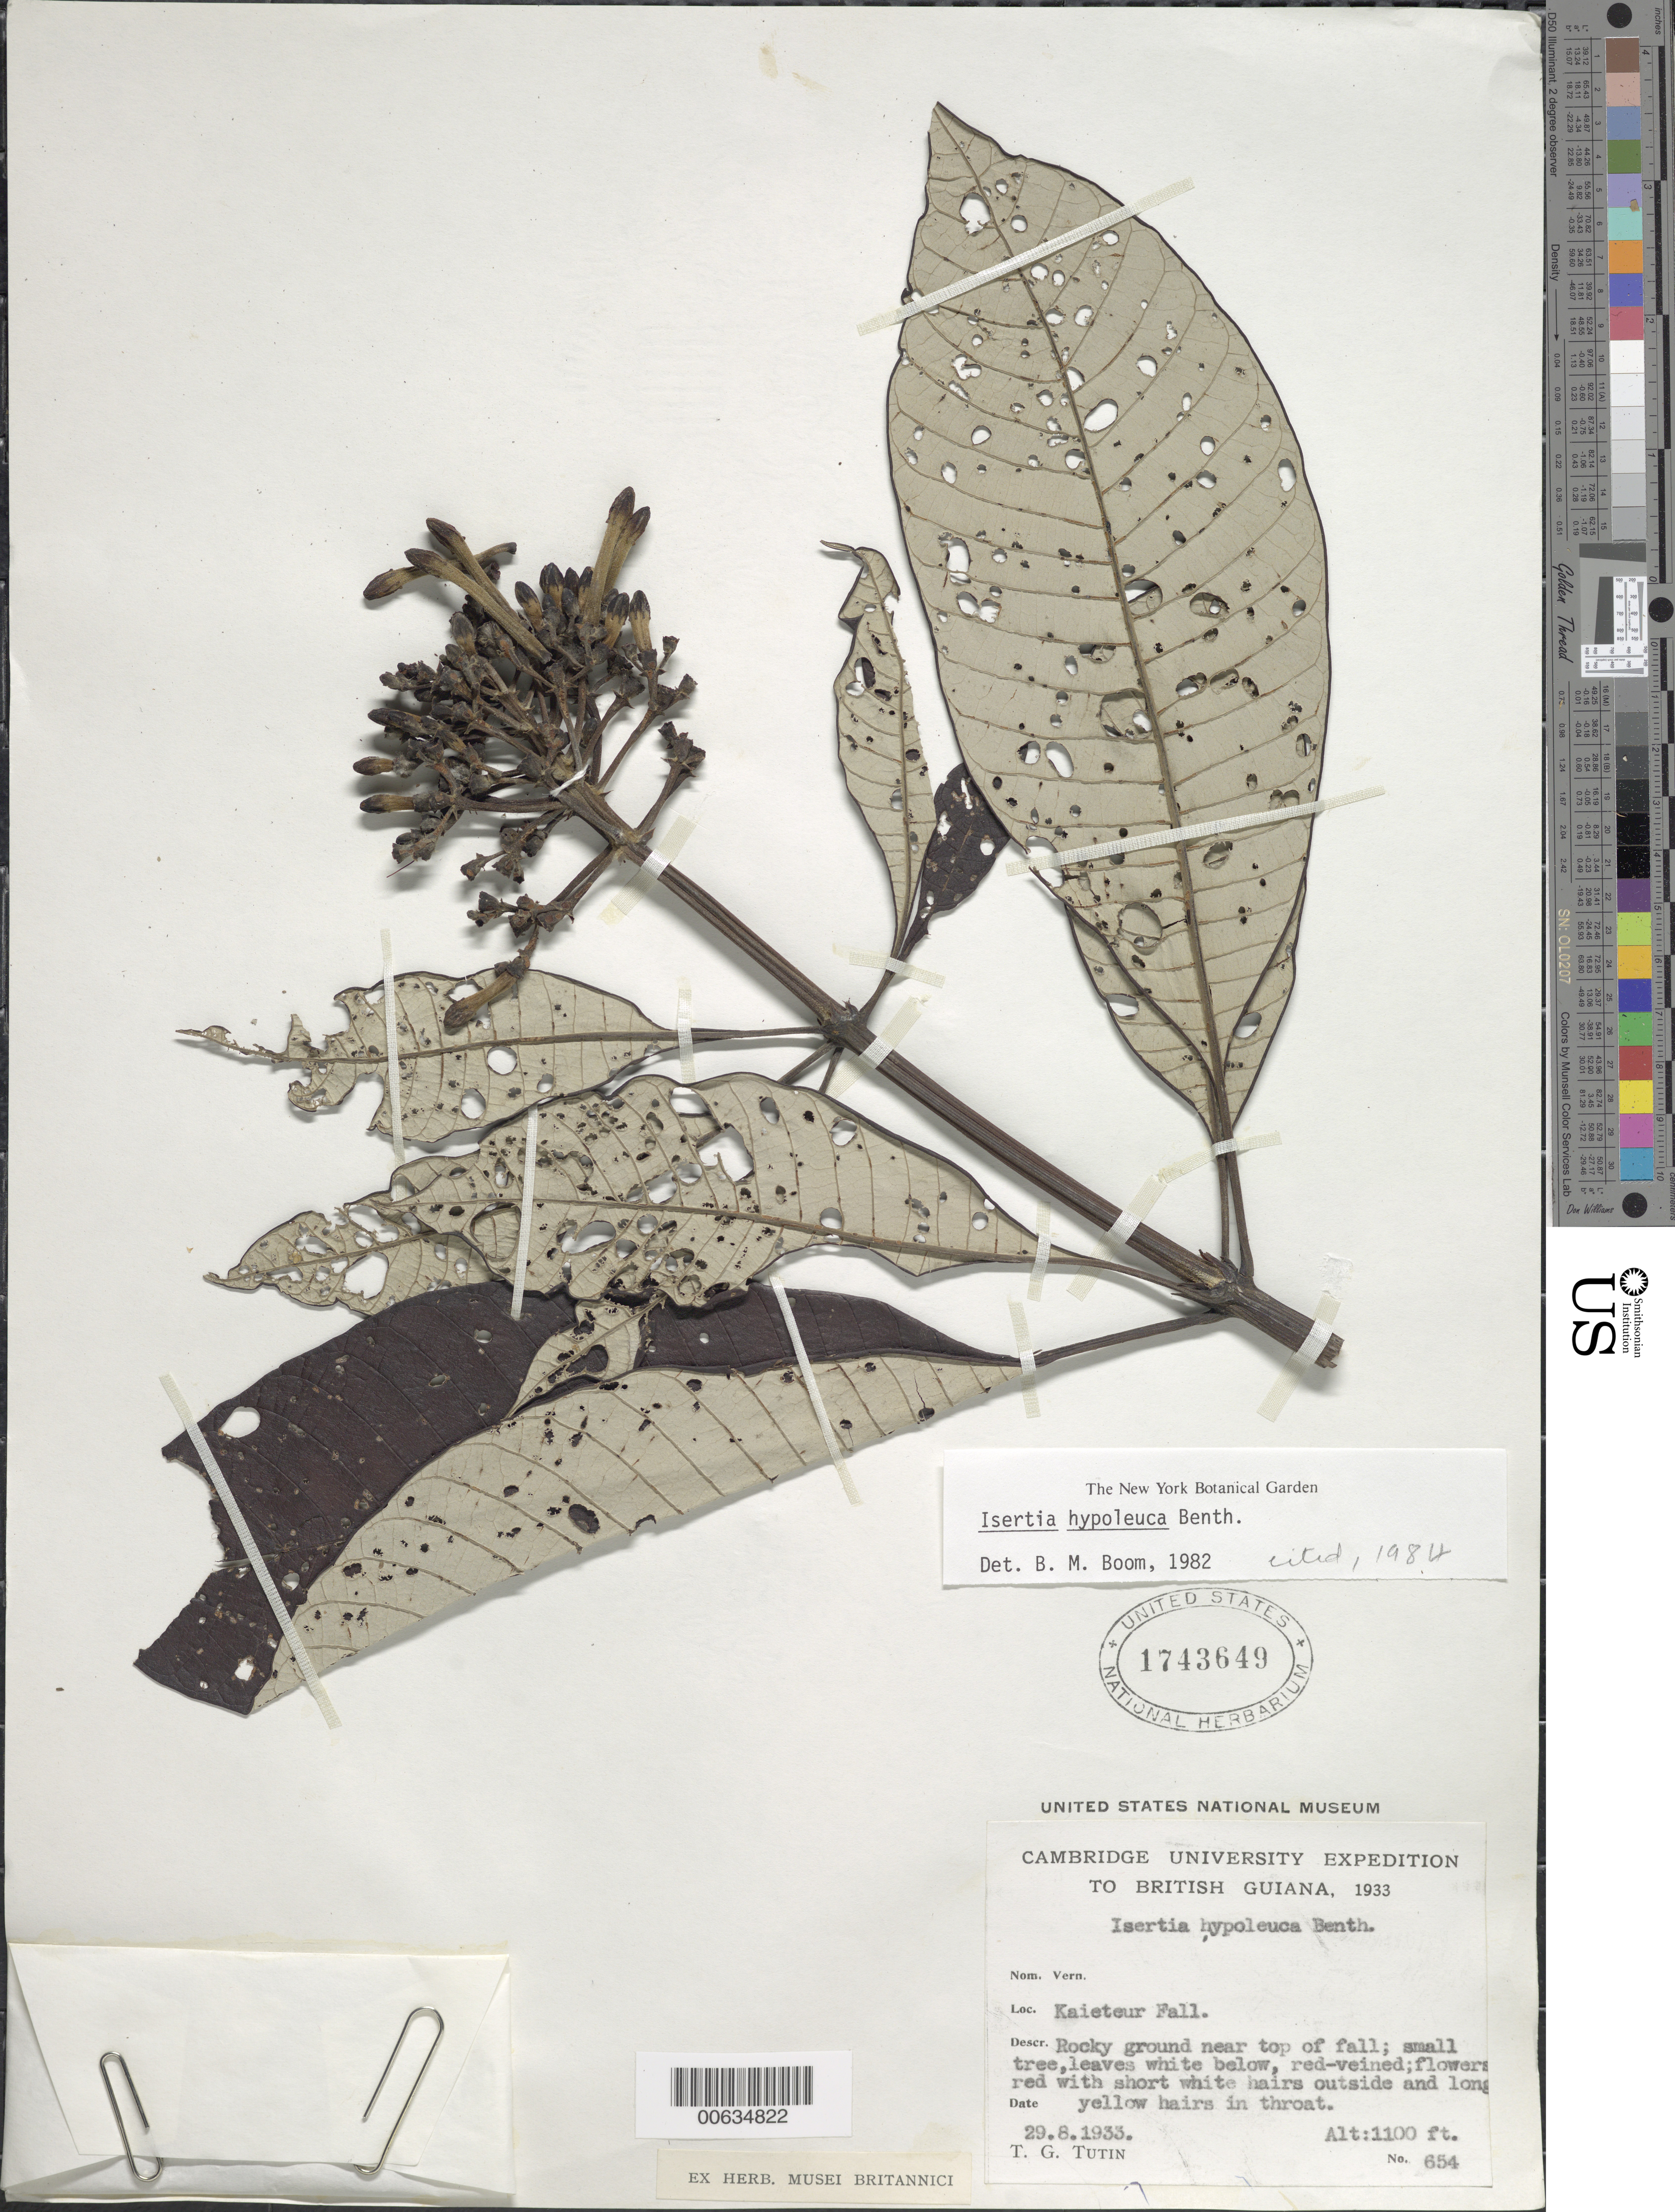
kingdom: Plantae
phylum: Tracheophyta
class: Magnoliopsida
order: Gentianales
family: Rubiaceae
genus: Isertia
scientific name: Isertia hypoleuca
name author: Benth.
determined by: Boom, B. M.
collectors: T. G. Tutin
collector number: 654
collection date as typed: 29-Aug-33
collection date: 1933-08-29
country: Guyana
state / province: Potaro-Siparuni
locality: Kaieteur Falls, Potaro R.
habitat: Rocky ground near top of fall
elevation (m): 335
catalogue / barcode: US 1743649